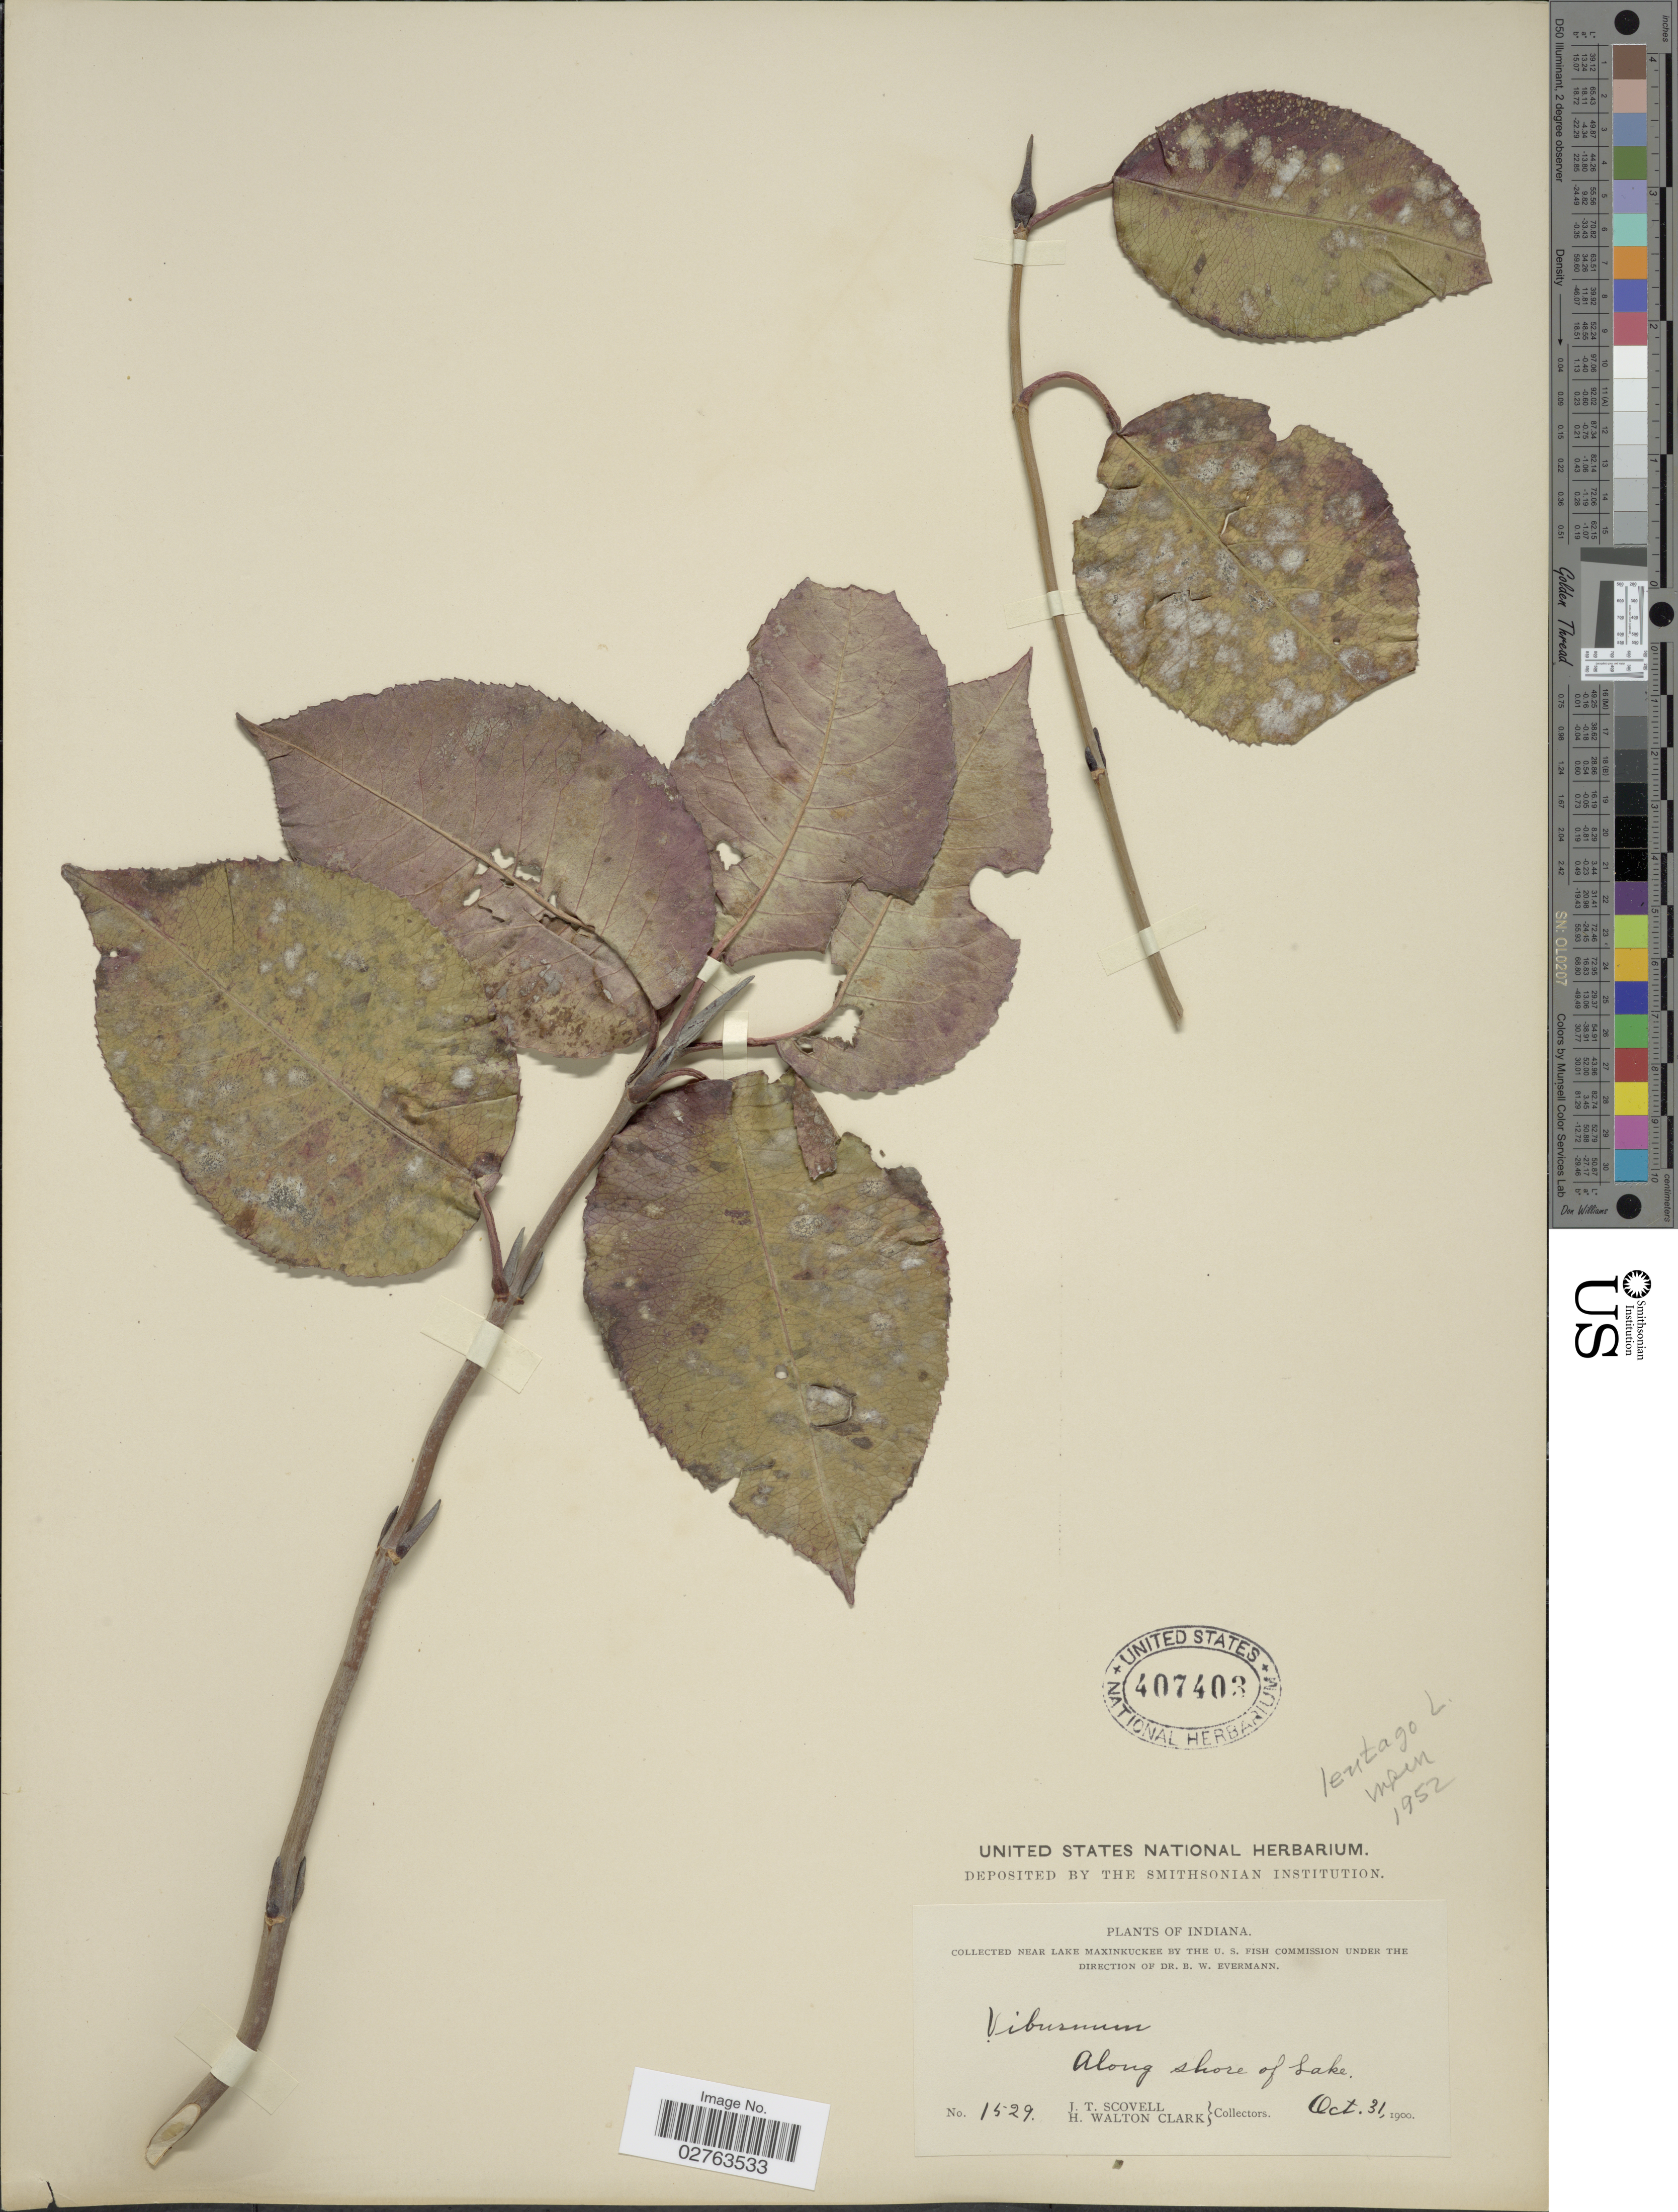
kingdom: Plantae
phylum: Tracheophyta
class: Magnoliopsida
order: Dipsacales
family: Viburnaceae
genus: Viburnum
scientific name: Viburnum lentago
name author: L.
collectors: J. T. Scovell & H. W. Clark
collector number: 1529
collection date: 1900-10-31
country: United States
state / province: Indiana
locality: Near Lake Maxinkuckee. Along shore of lake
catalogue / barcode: US 407403